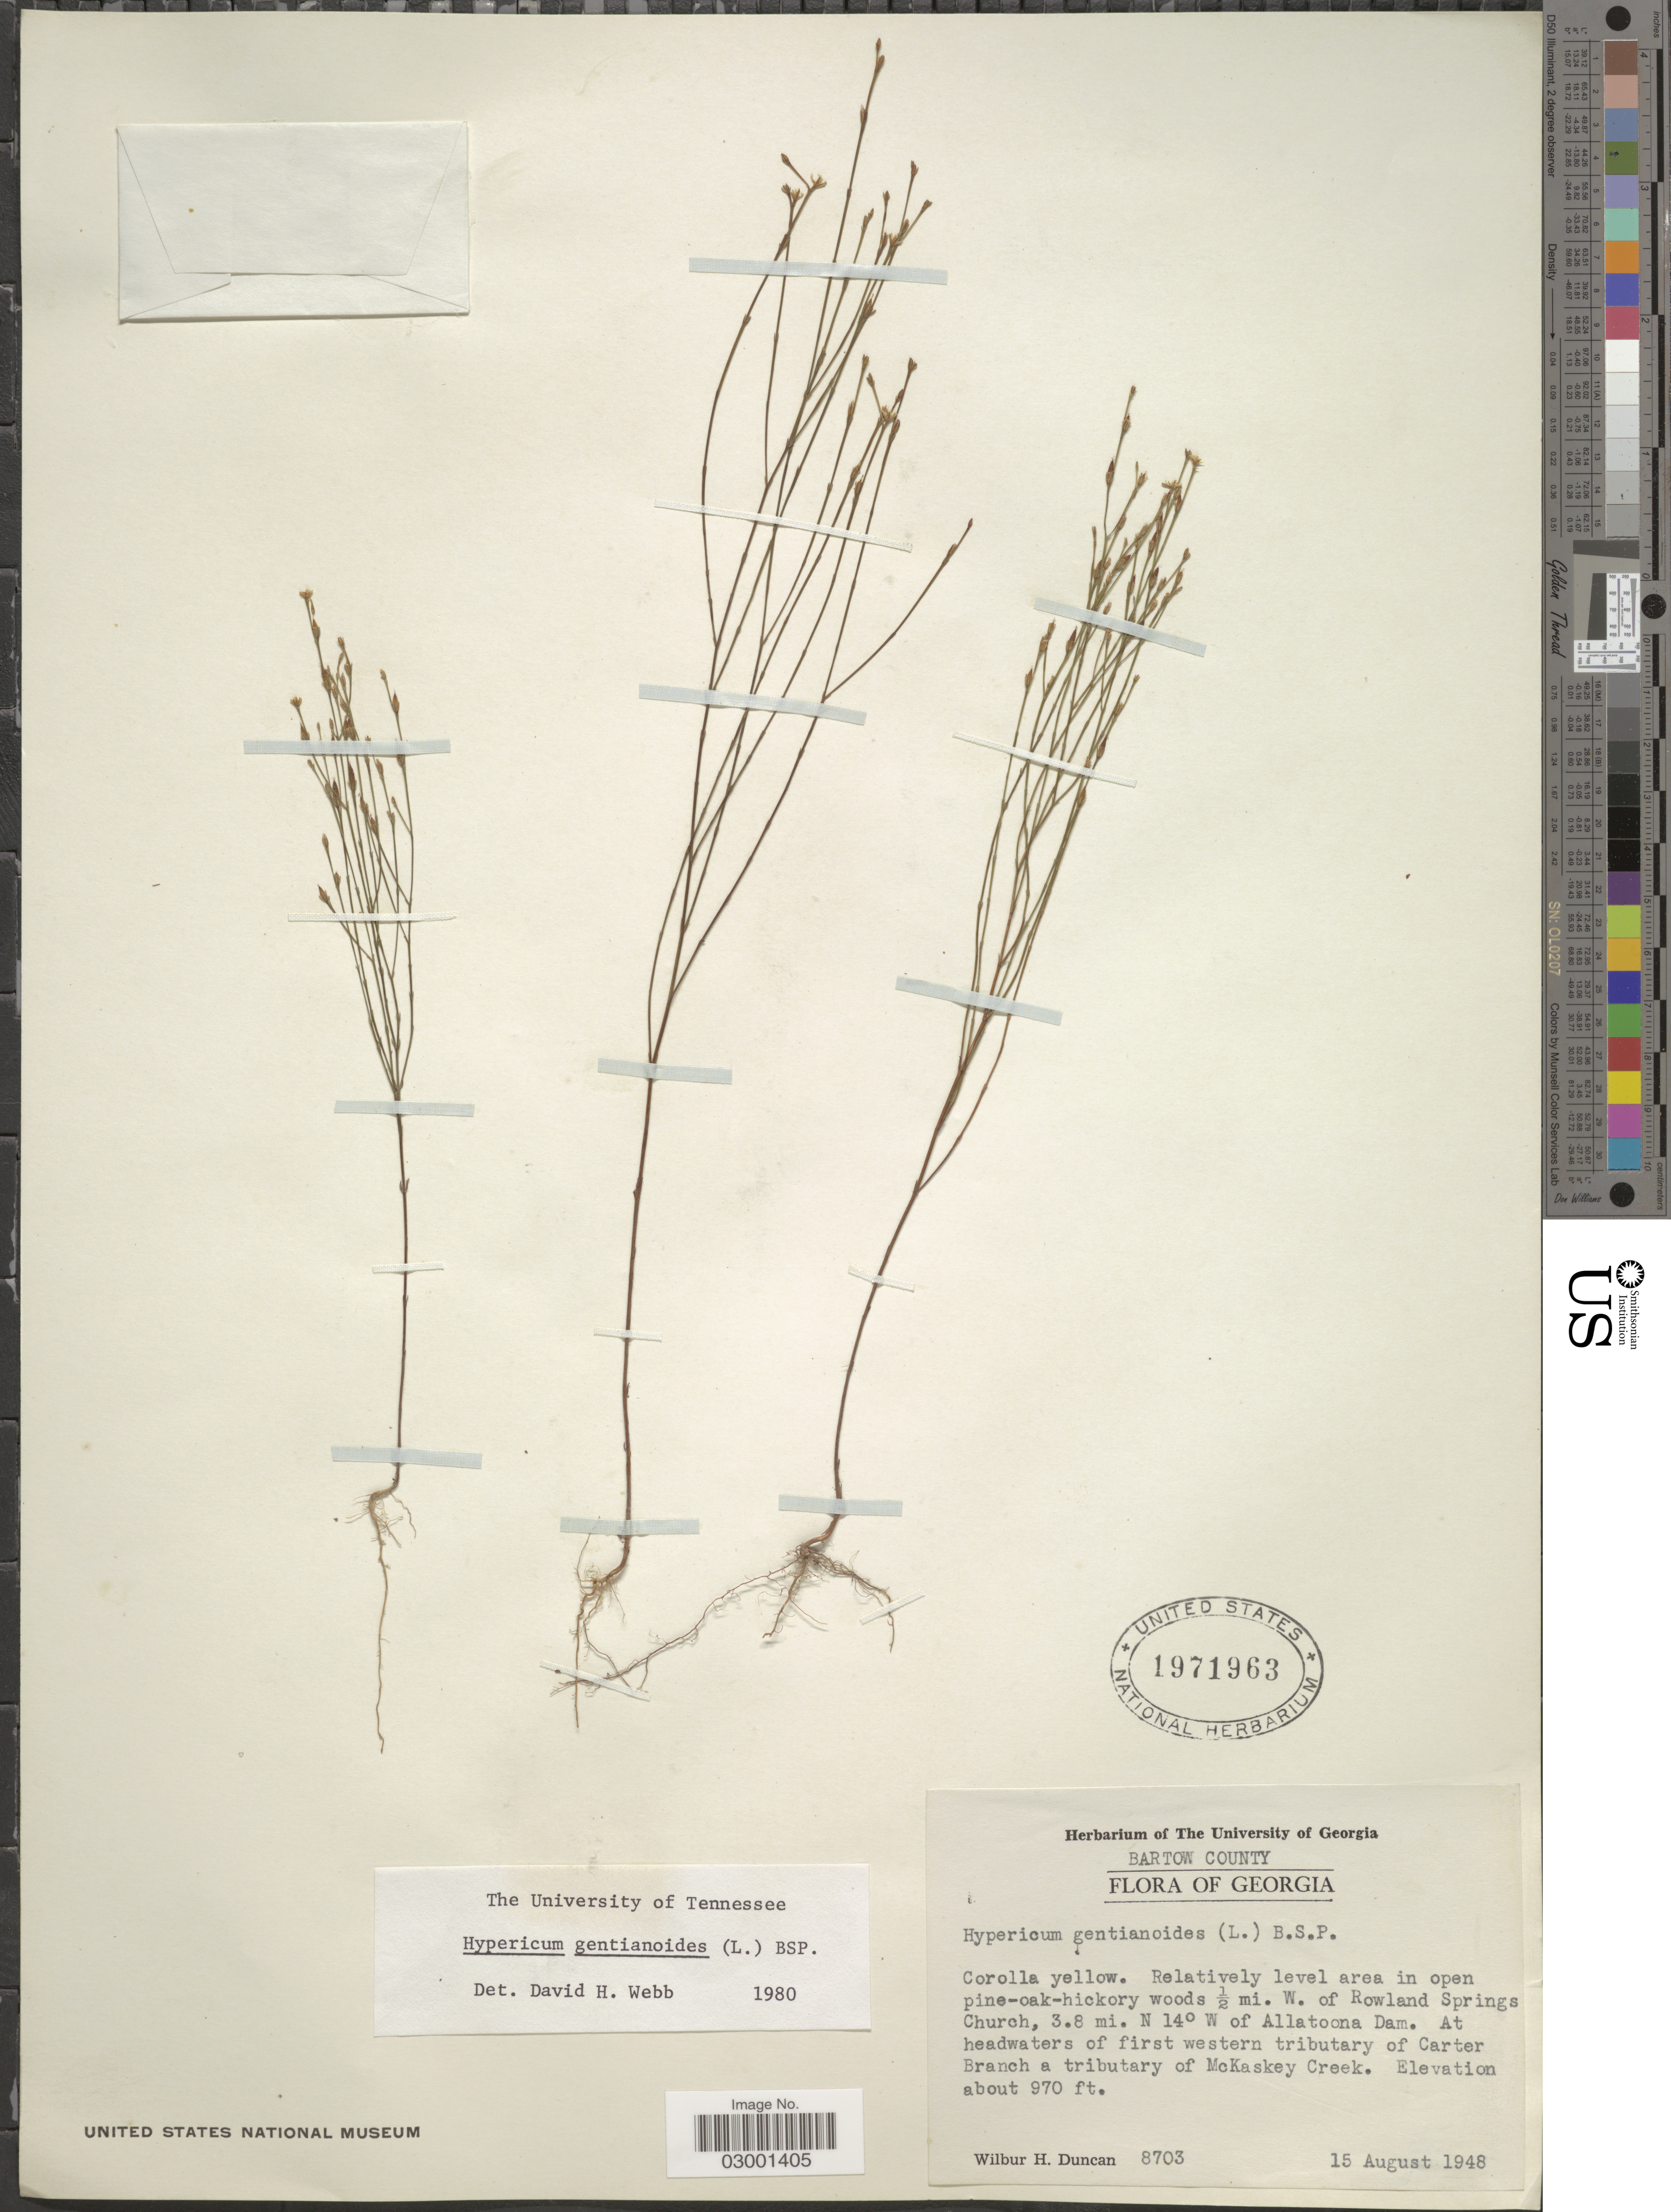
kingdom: Plantae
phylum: Tracheophyta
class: Magnoliopsida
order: Malpighiales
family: Hypericaceae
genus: Hypericum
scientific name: Hypericum gentianoides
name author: (L.) Britton, Stearns & Poggenb.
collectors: W. H. Duncan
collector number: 8703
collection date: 1948-08-15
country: United States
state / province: Georgia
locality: Bartow County. Relatively level area in open pine-oak-hickory woods ½ mi. W.of Rowland Springs Churchs, 3.8 mi. N 14° W of Allatoona Dam. At headwaters of first western tributary of Carter Branch a tributary of McKaskey Creek.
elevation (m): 296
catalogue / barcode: US 1971963